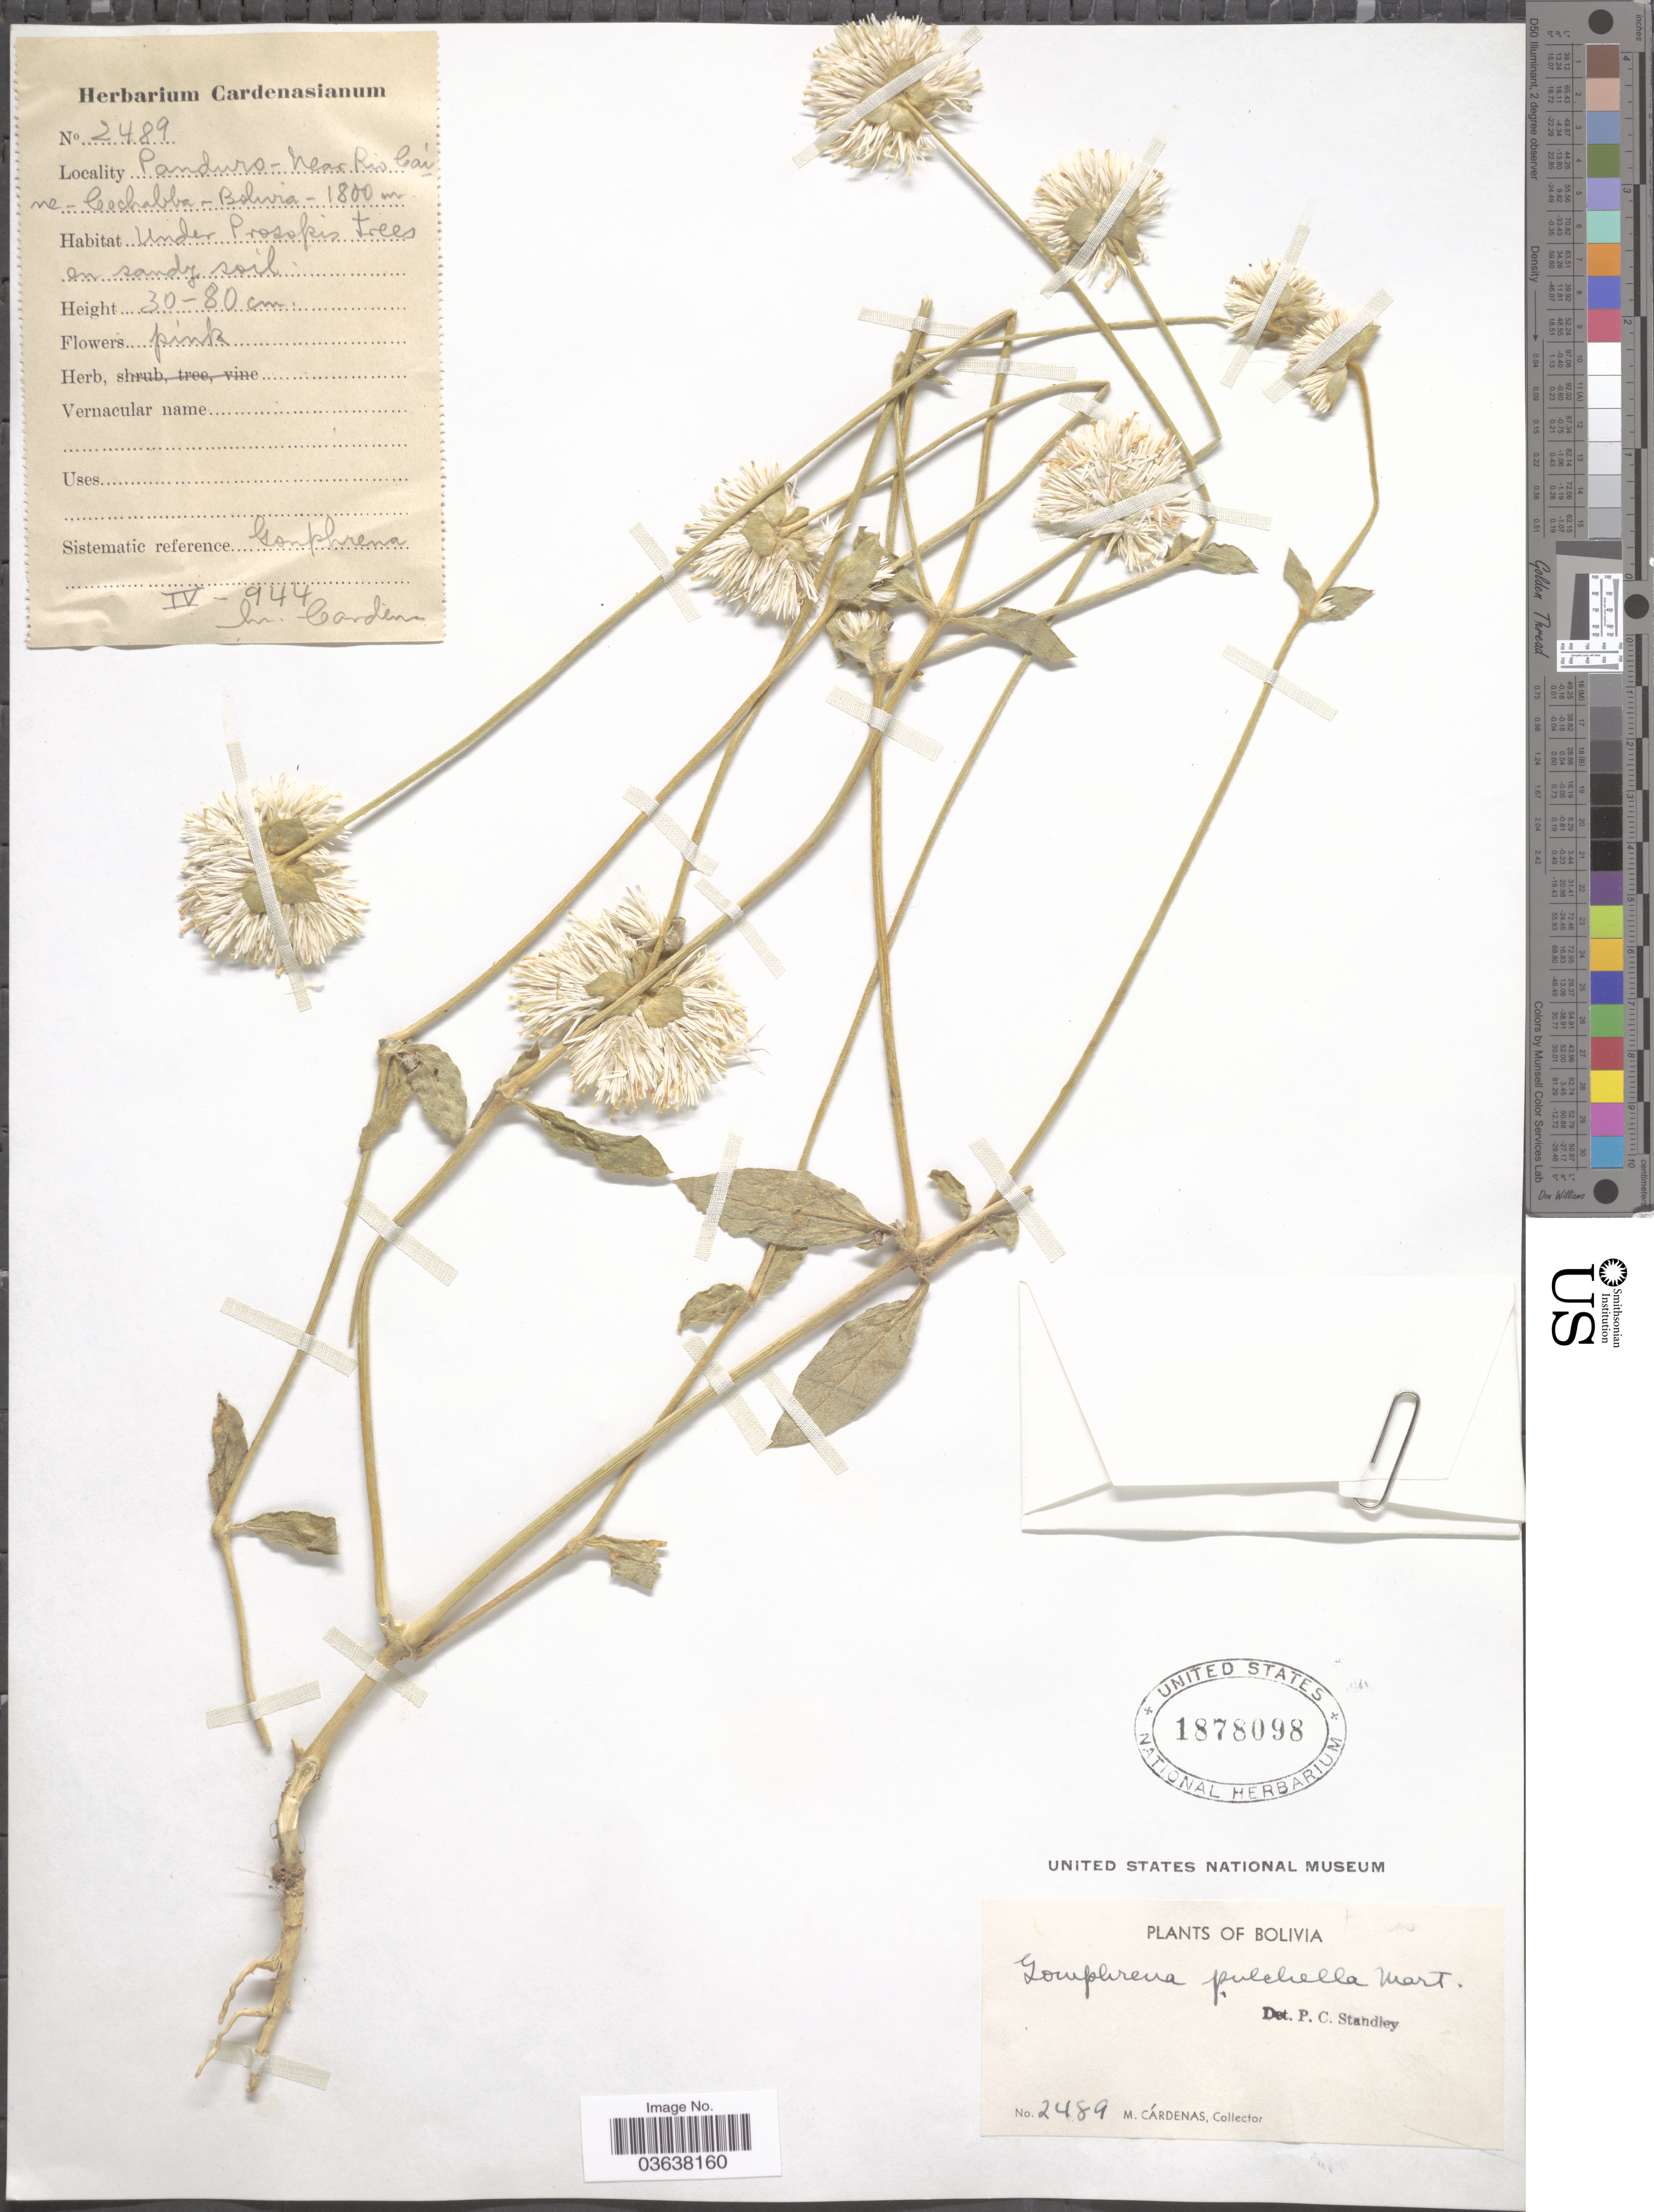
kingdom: Plantae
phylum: Tracheophyta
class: Magnoliopsida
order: Caryophyllales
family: Amaranthaceae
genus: Gomphrena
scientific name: Gomphrena pulchella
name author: Mart.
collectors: M. Cárdenas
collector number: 2489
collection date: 1944-04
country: Bolivia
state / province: Cochabamba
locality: Panduro - near Rio Caíne.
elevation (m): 1800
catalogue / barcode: US 1878098